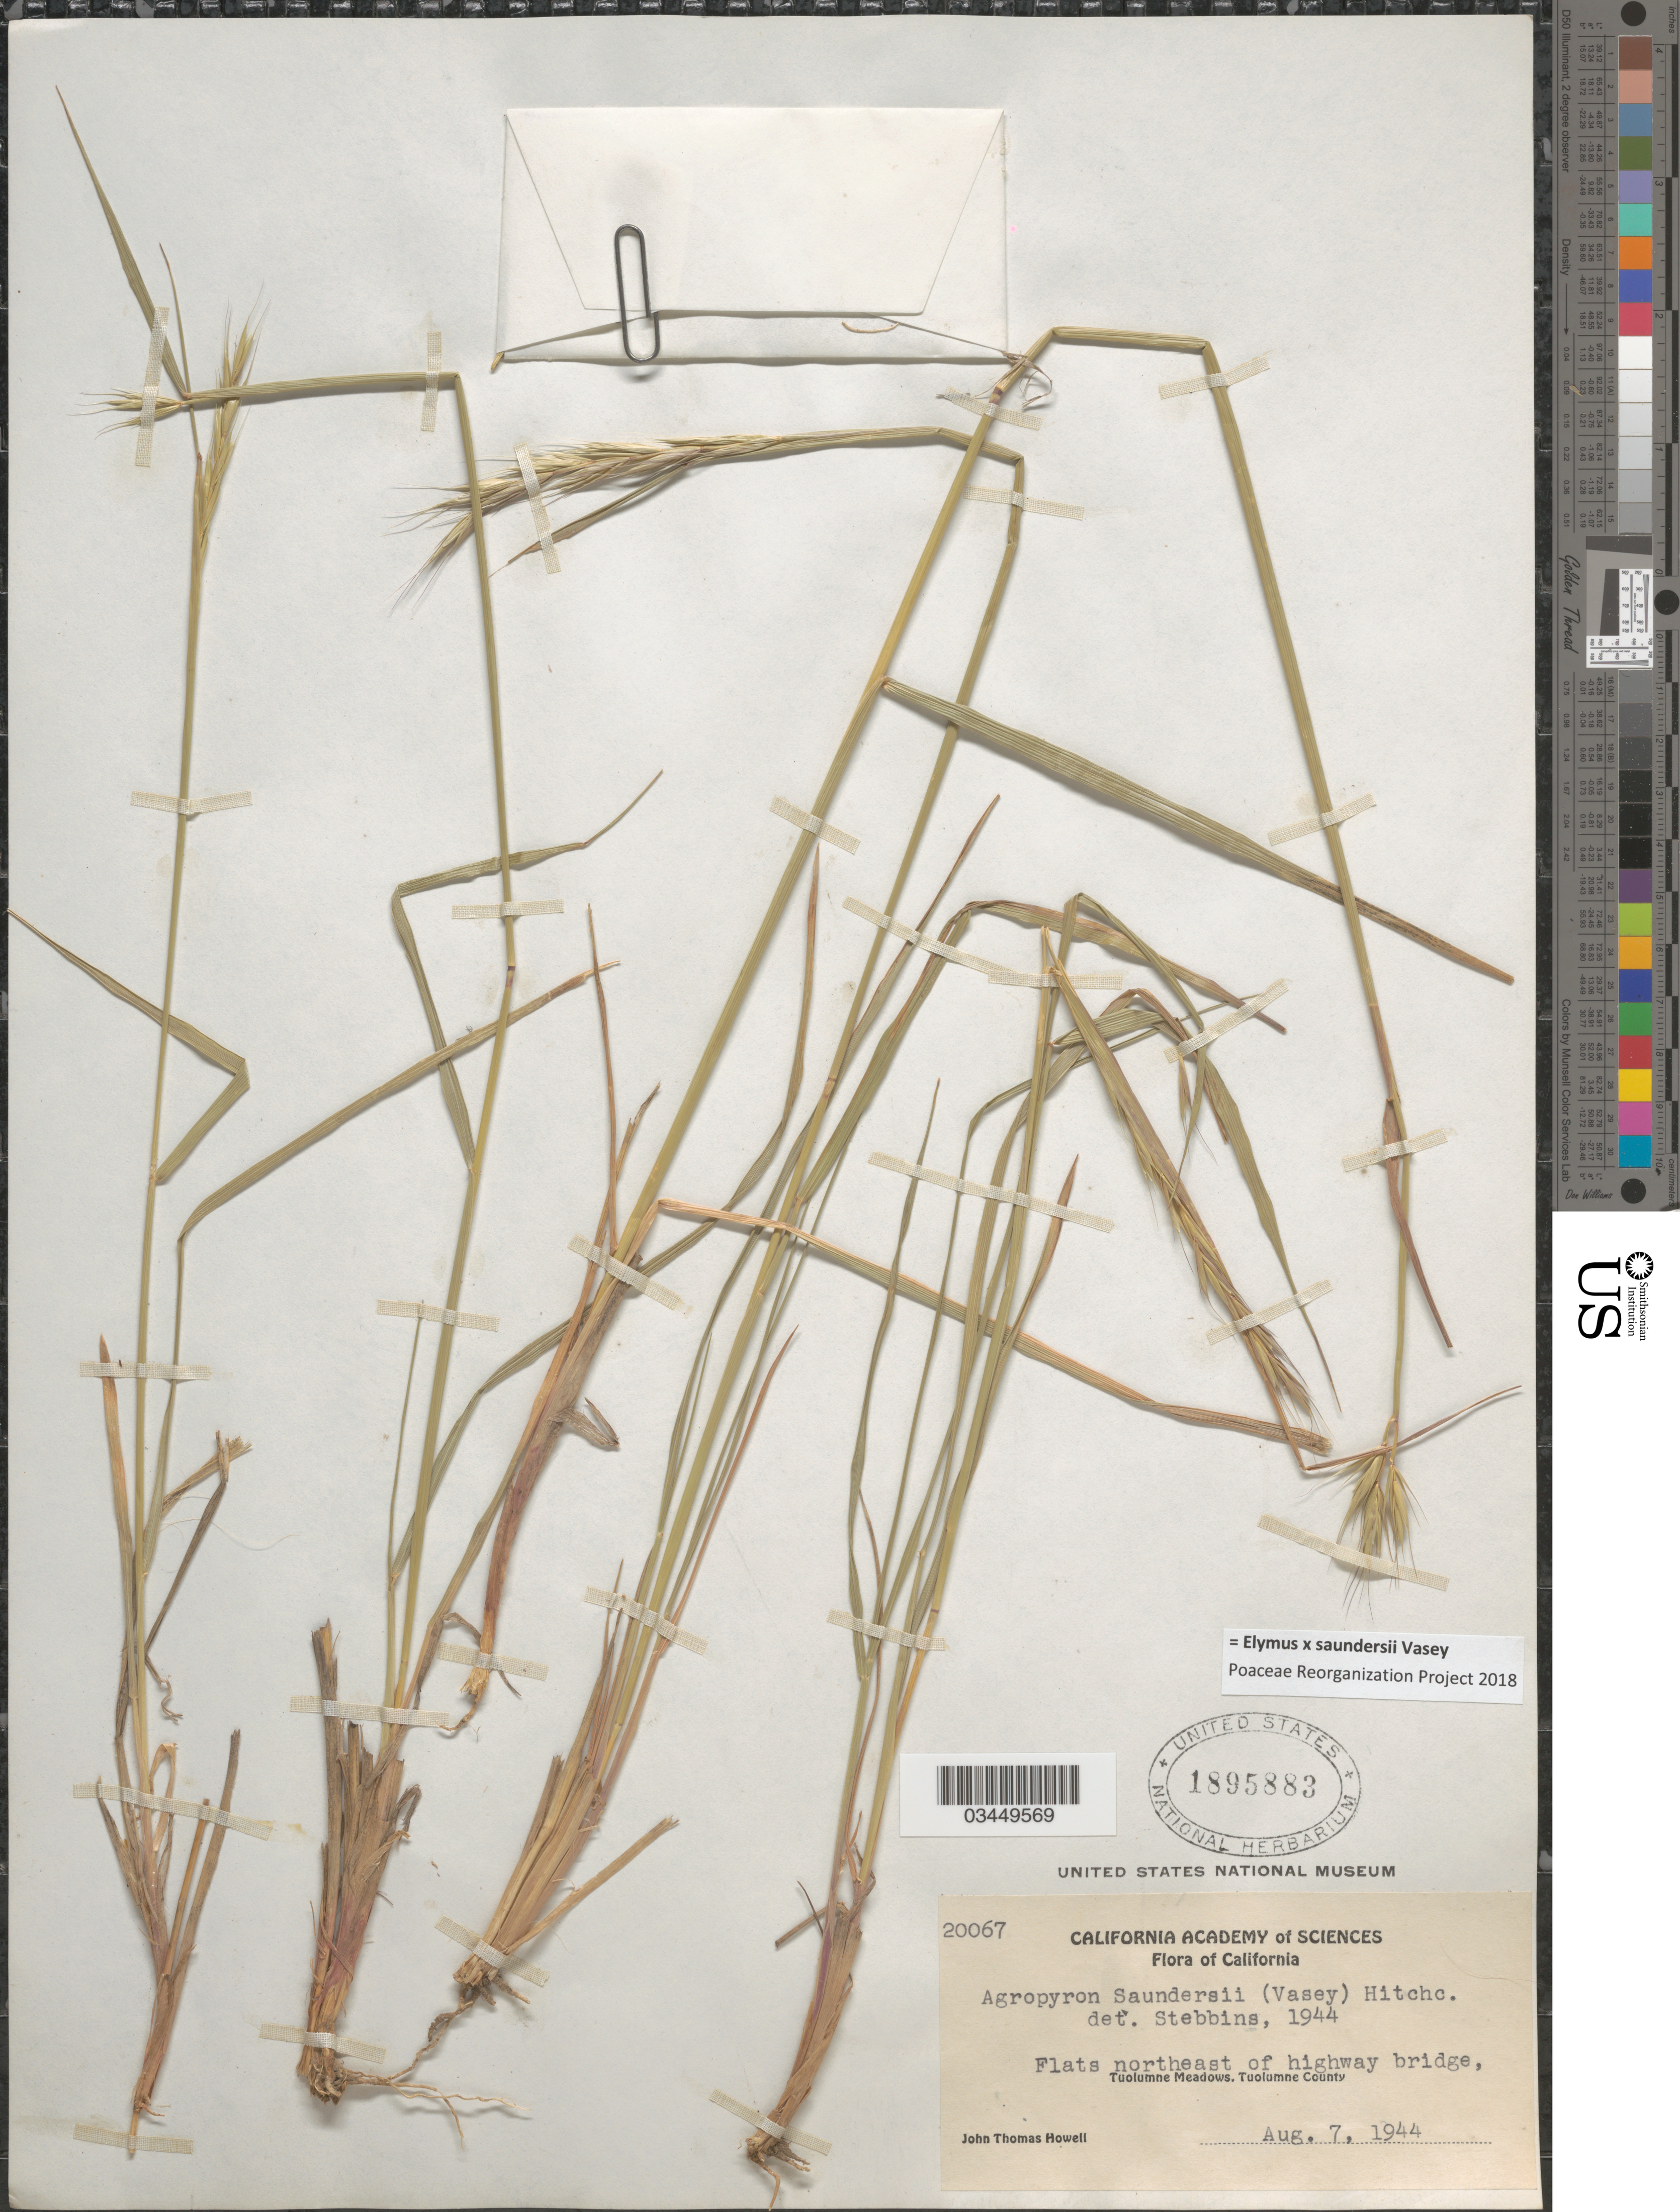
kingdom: Plantae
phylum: Tracheophyta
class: Liliopsida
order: Poales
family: Poaceae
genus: Elymus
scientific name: Elymus x saundersii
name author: Vasey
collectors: J. T. Howell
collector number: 20067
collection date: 1944-08-07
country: United States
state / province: California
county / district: Tuolumne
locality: Flats northeast of highway bridge, Tuolumne Meadows, Tuolumne County.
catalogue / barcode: US 1895883